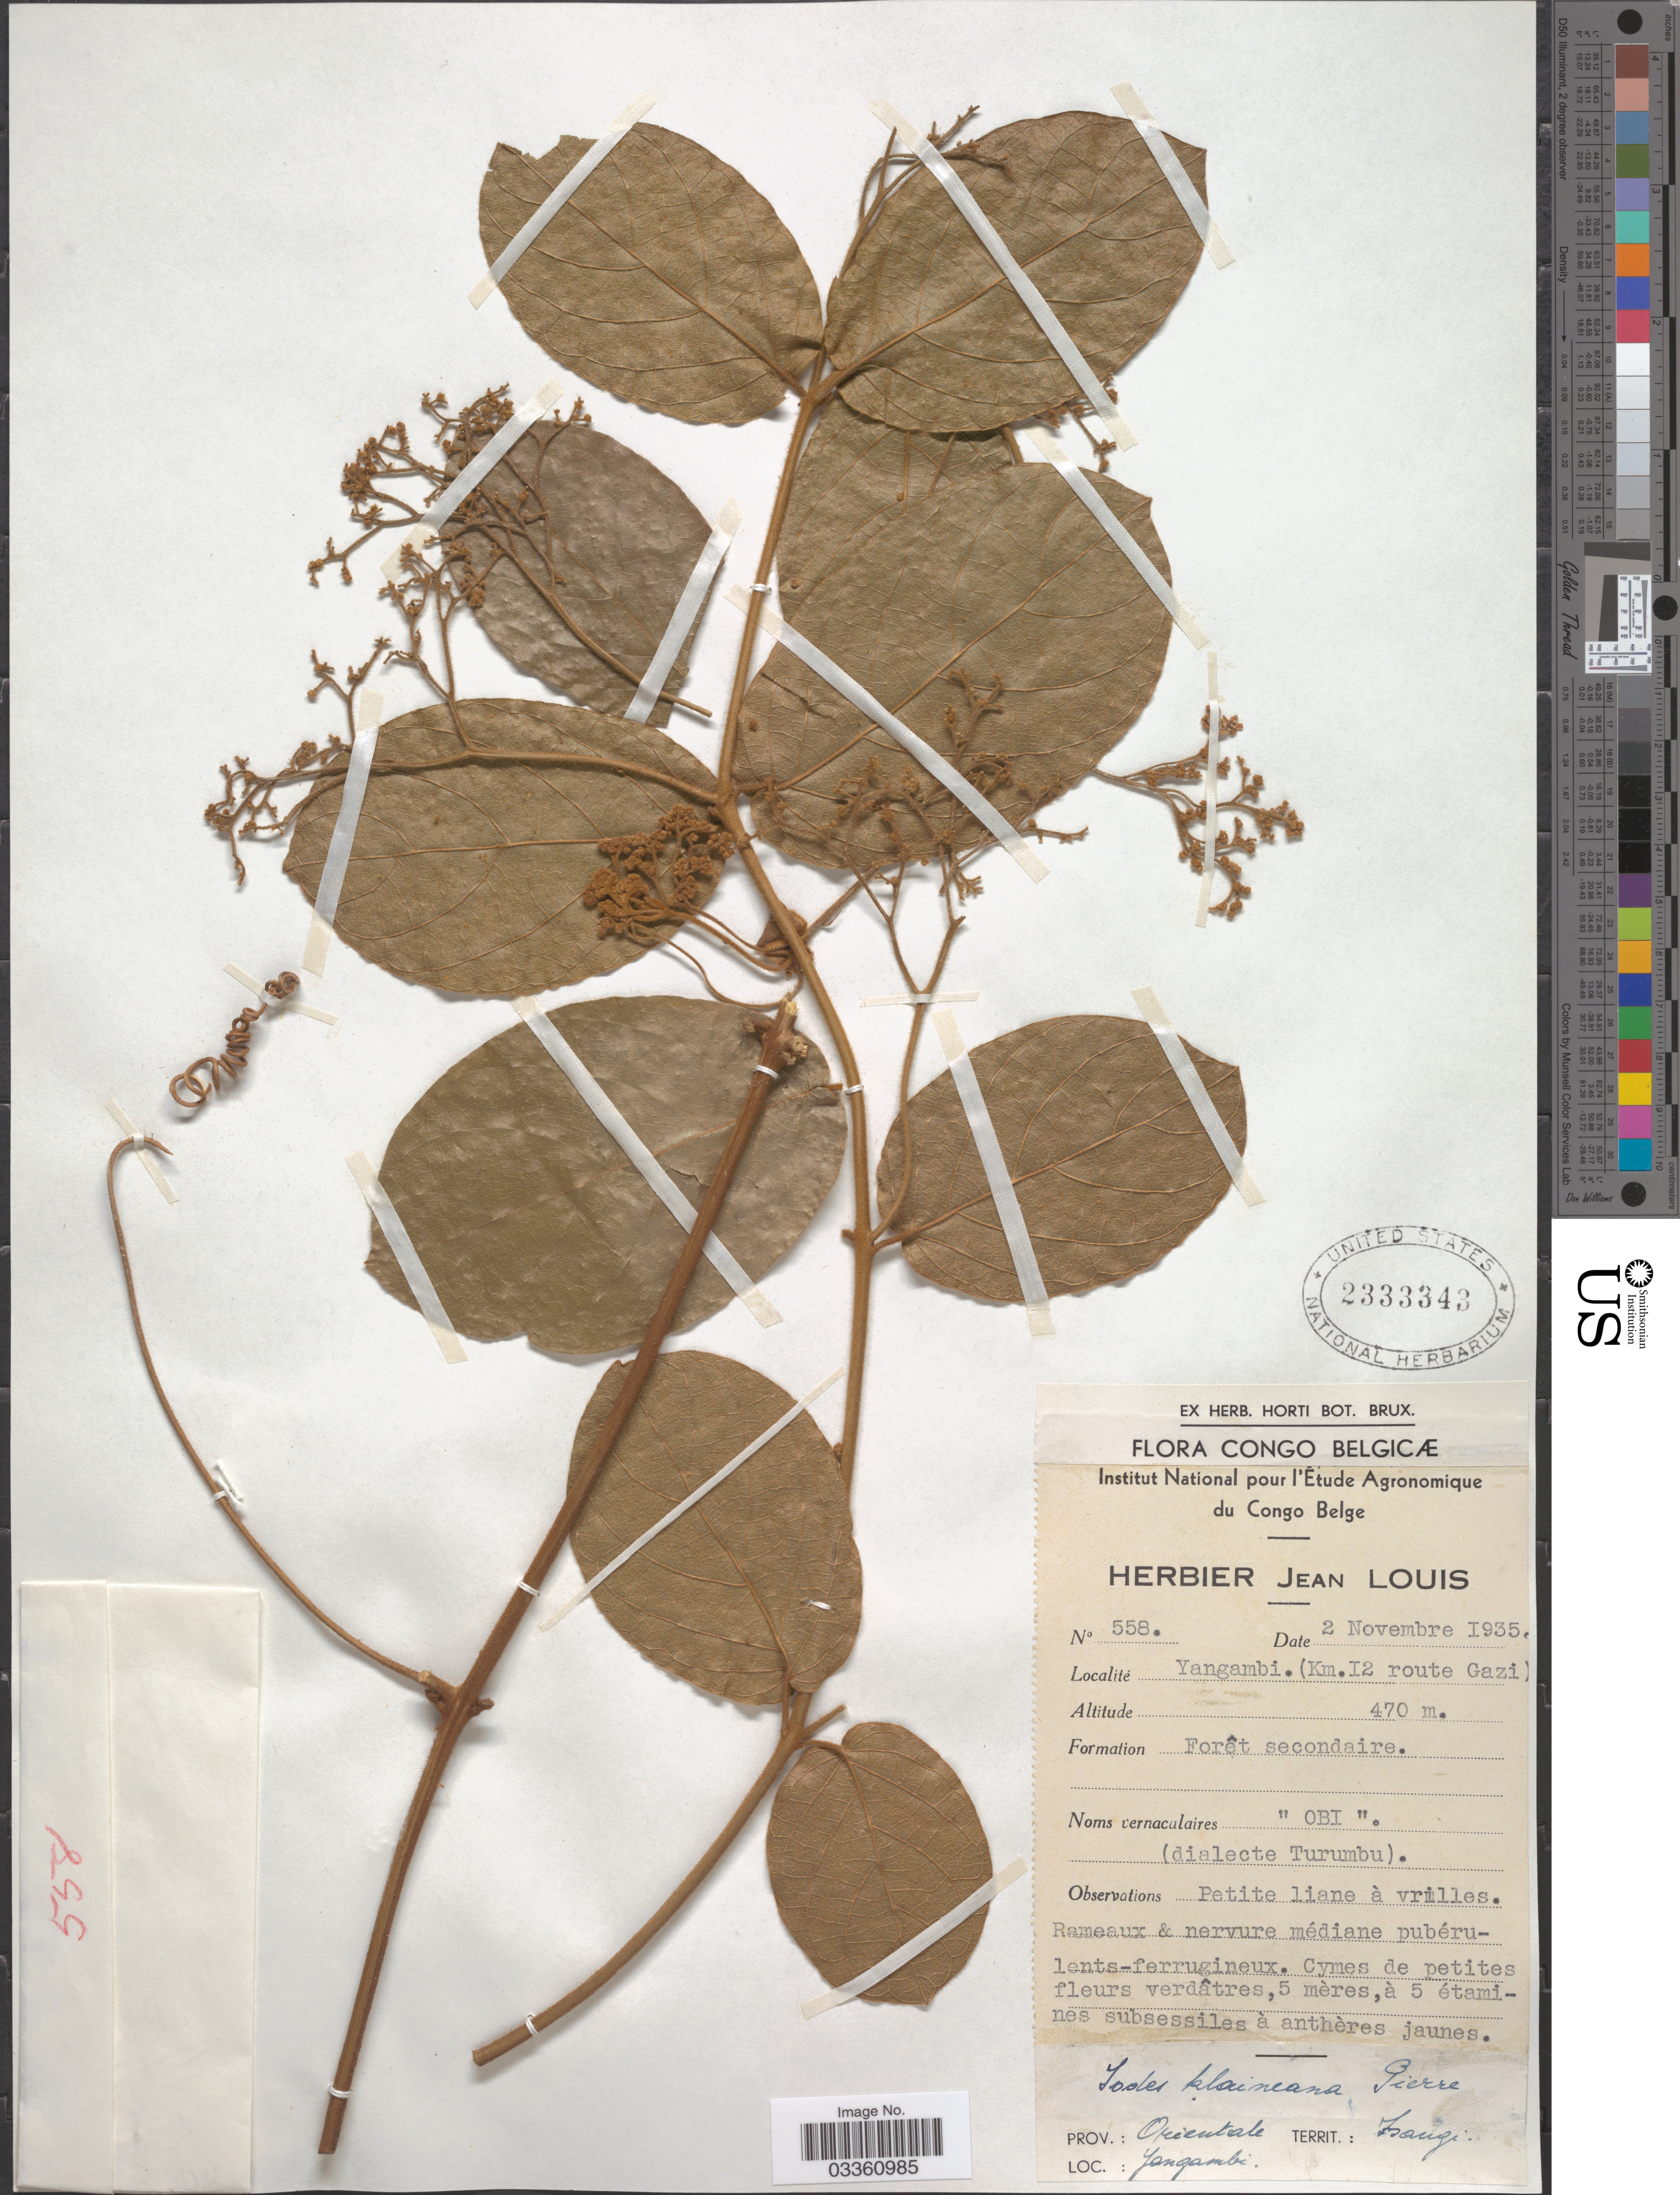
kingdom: Plantae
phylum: Tracheophyta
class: Magnoliopsida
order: Icacinales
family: Icacinaceae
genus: Iodes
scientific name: Iodes klaineana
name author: Pierre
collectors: ex herb. Dr Jean Louis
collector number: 558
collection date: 1935-11-02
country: Congo, Democratic Republic of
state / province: Tshopo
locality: Congo Belgicæ. Yangambi. (Km. I2 route Gazi). Territ.: Isangi.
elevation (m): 470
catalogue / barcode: US 2333343